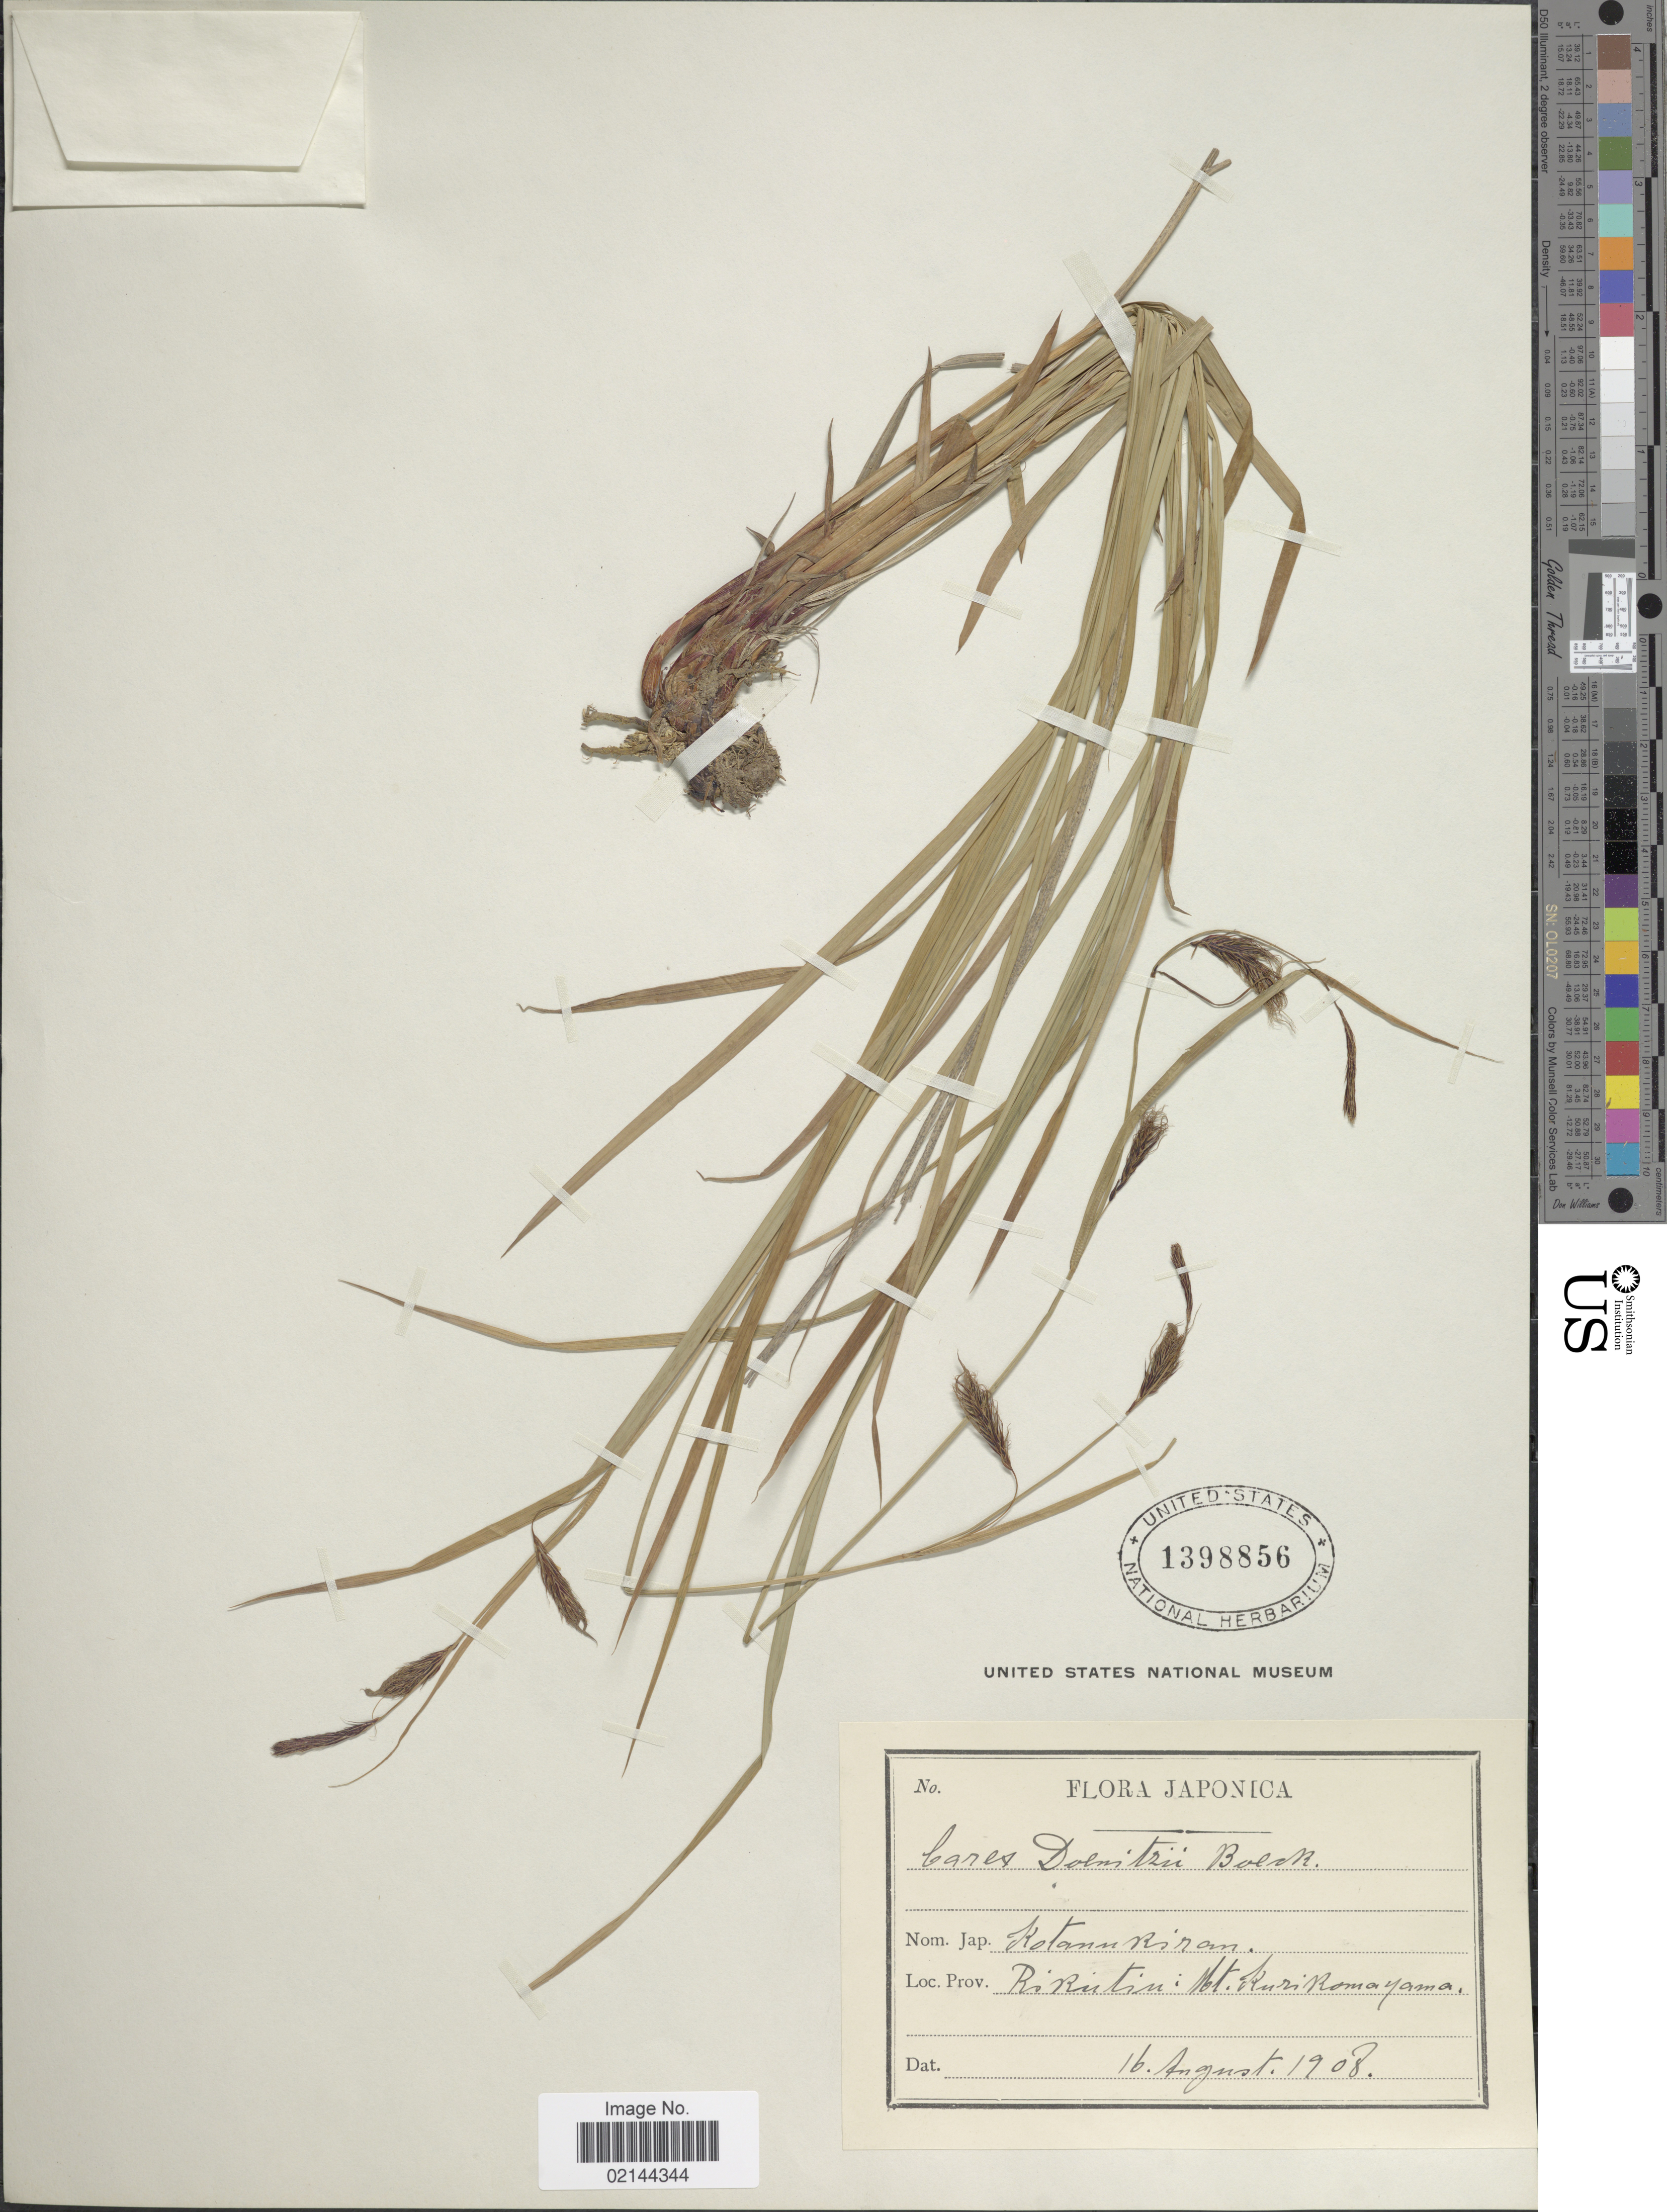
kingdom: Plantae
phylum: Tracheophyta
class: Liliopsida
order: Poales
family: Cyperaceae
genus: Carex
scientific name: Carex doenitzii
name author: Boeckeler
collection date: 1908-08-16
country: Japan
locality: Japonica. Rirutini: Mt. KuriRomaYama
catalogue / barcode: US 1398856